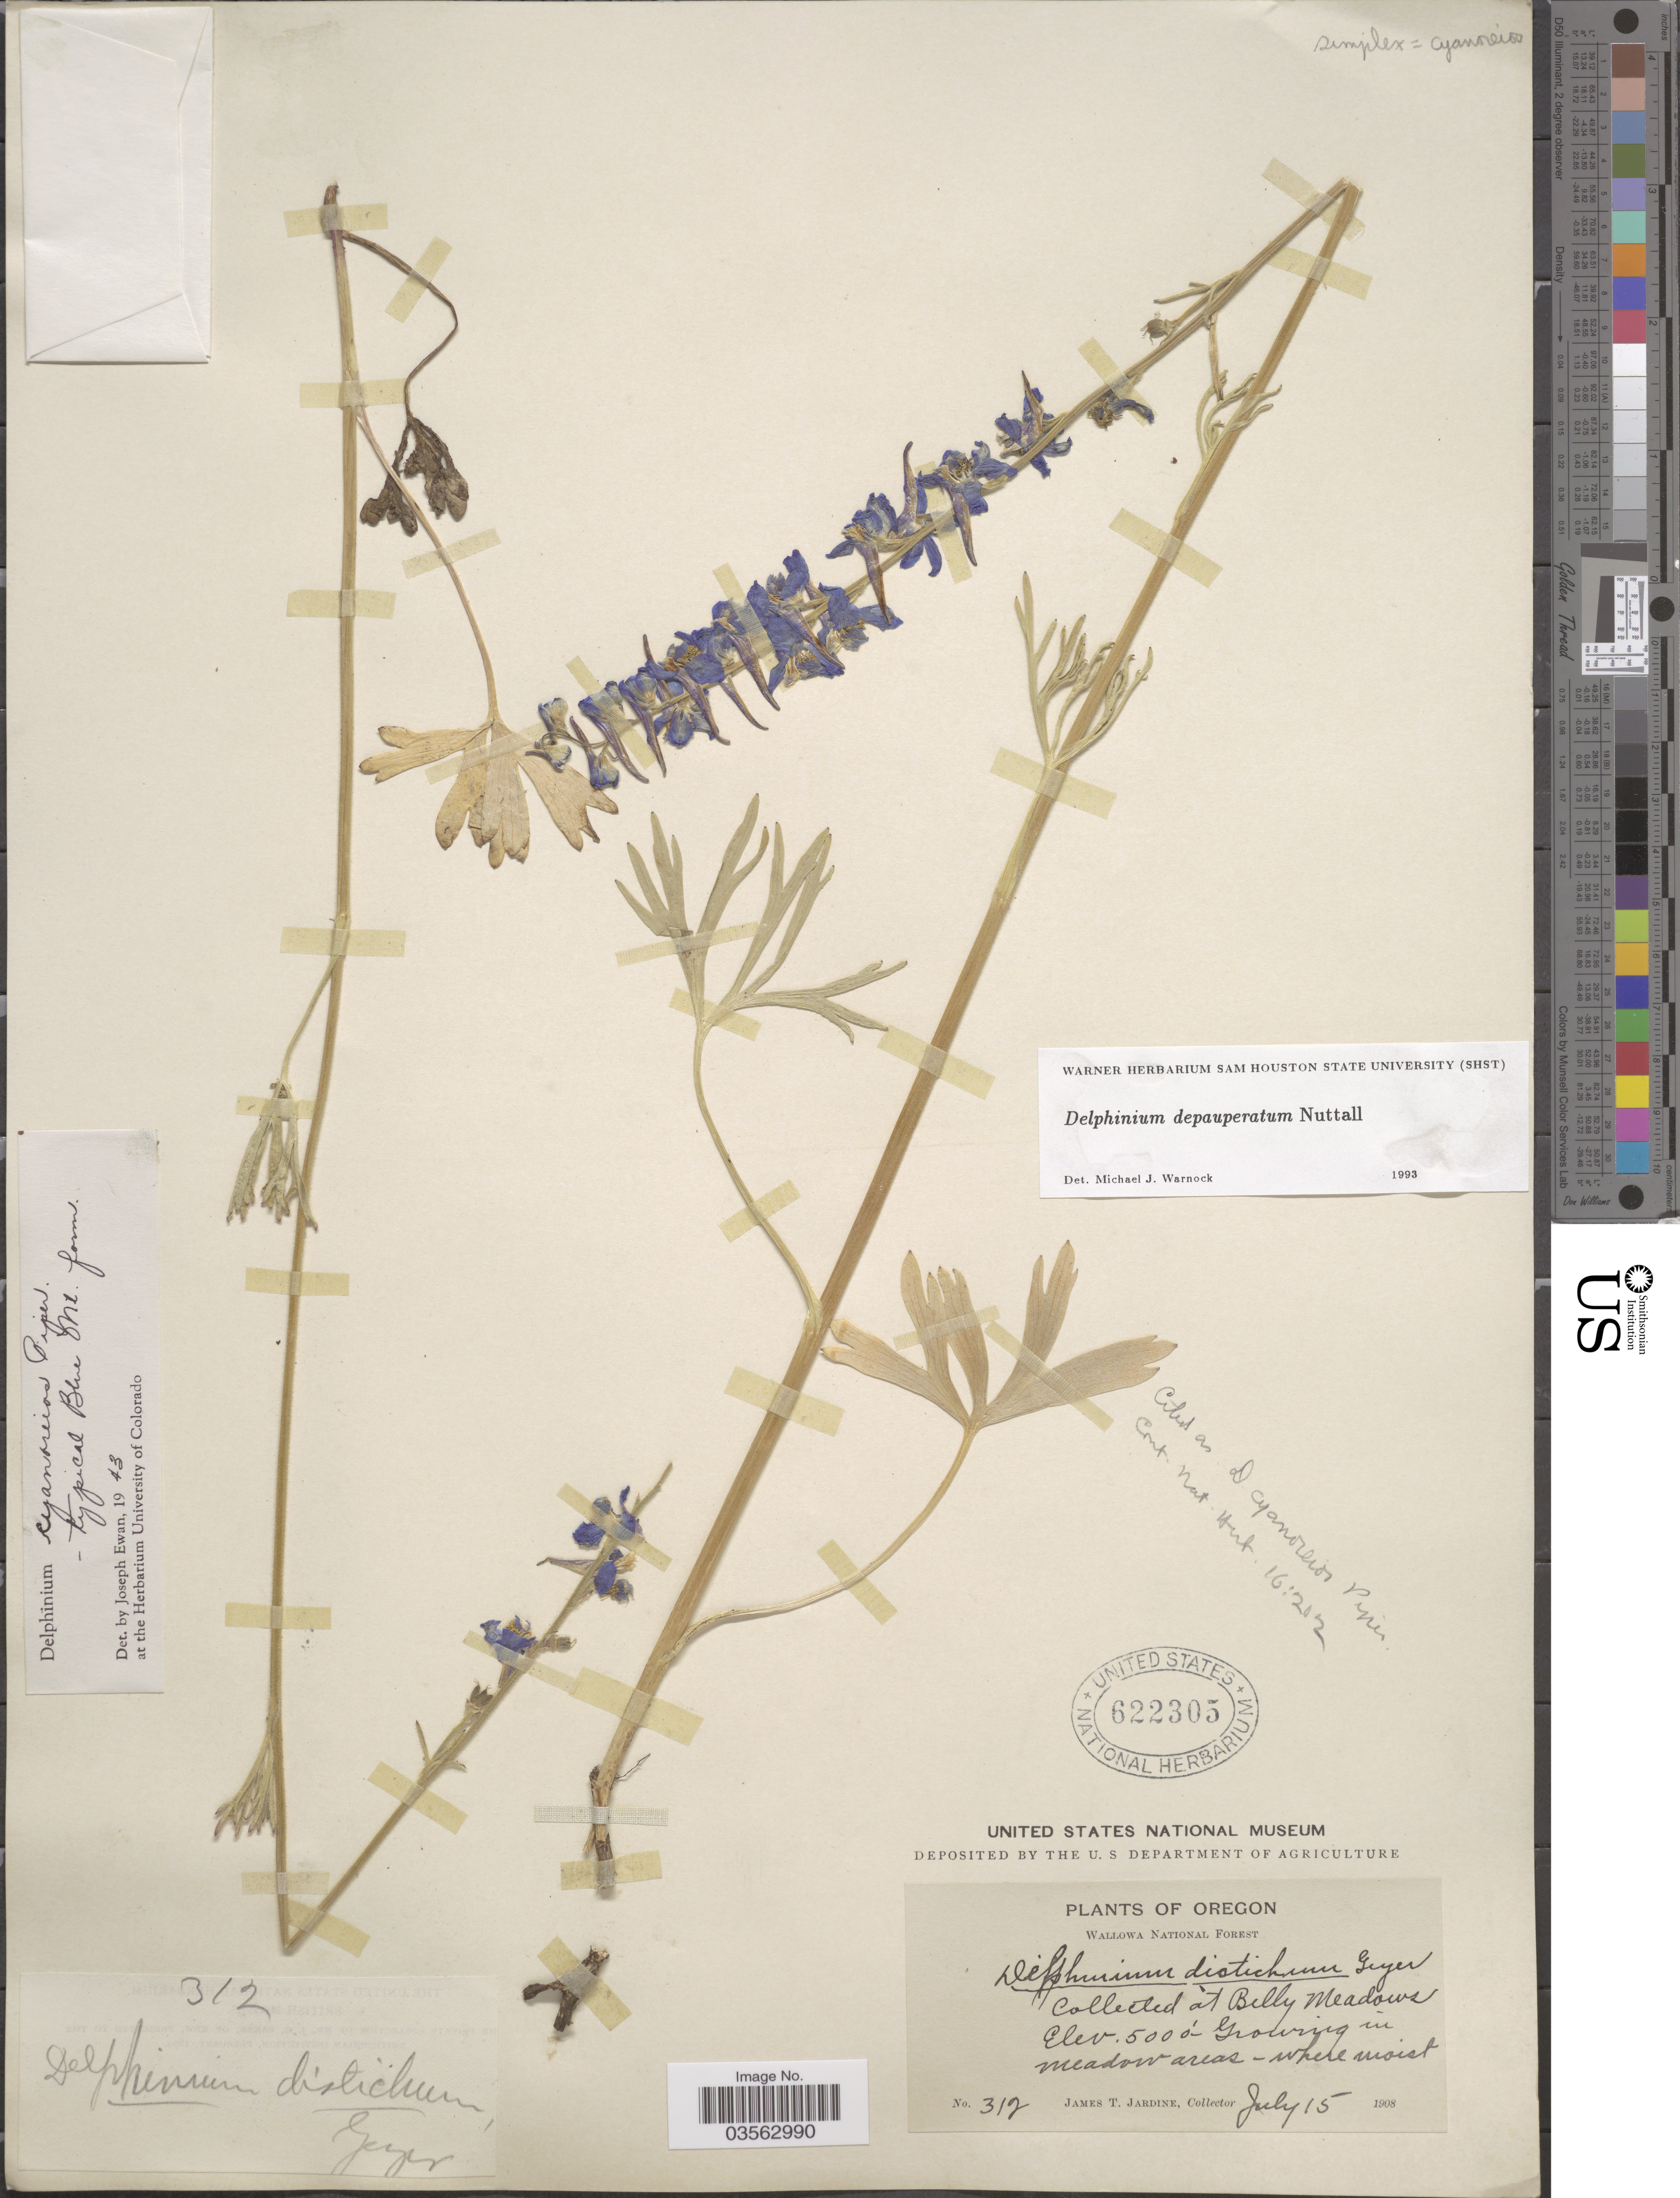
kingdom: Plantae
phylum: Tracheophyta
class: Magnoliopsida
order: Ranunculales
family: Ranunculaceae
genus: Delphinium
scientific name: Delphinium depauperatum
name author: Nutt.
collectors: J. T. Jardine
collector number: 312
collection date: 1908-07-15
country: United States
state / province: Oregon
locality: Wallowa National Forest. At Belly Meadows.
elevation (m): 1524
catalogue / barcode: US 622305